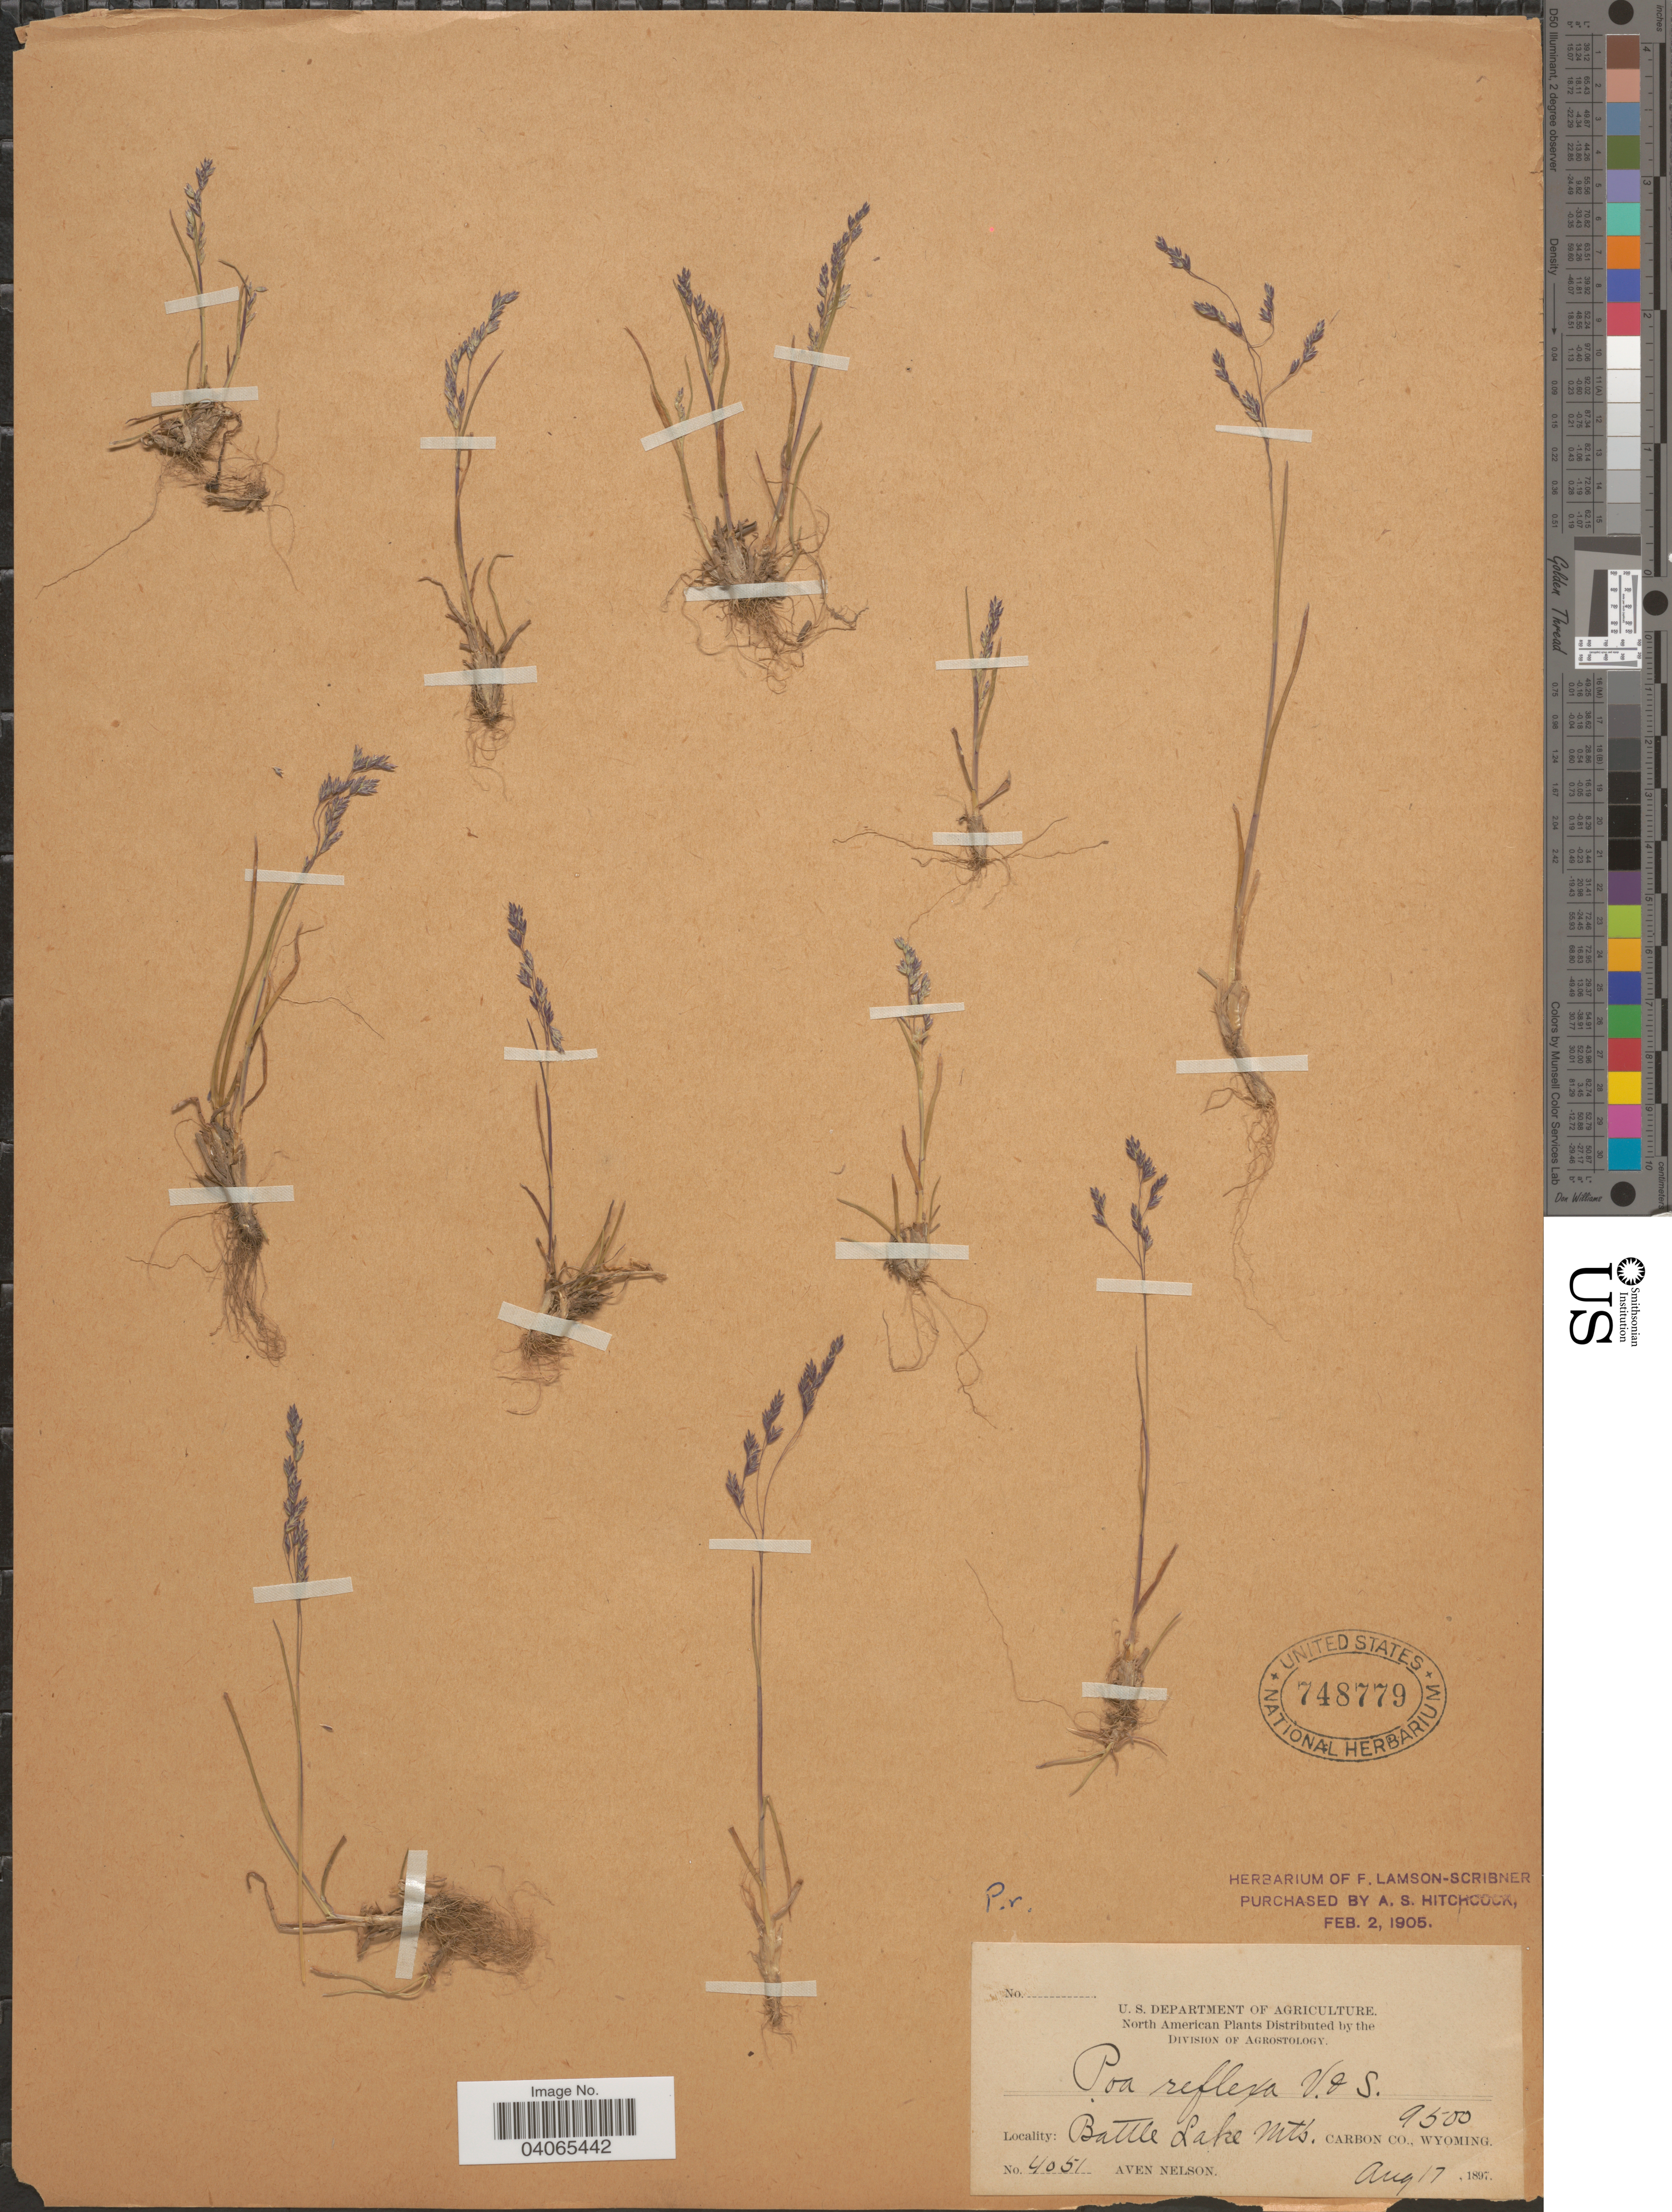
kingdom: Plantae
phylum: Tracheophyta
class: Liliopsida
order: Poales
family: Poaceae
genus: Poa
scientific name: Poa reflexa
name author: Vasey & Scribn.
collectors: A. Nelson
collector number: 4051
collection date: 1897-08-17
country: United States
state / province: Wyoming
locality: Battle Lake Mts. Carbon Co.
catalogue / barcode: US 748779